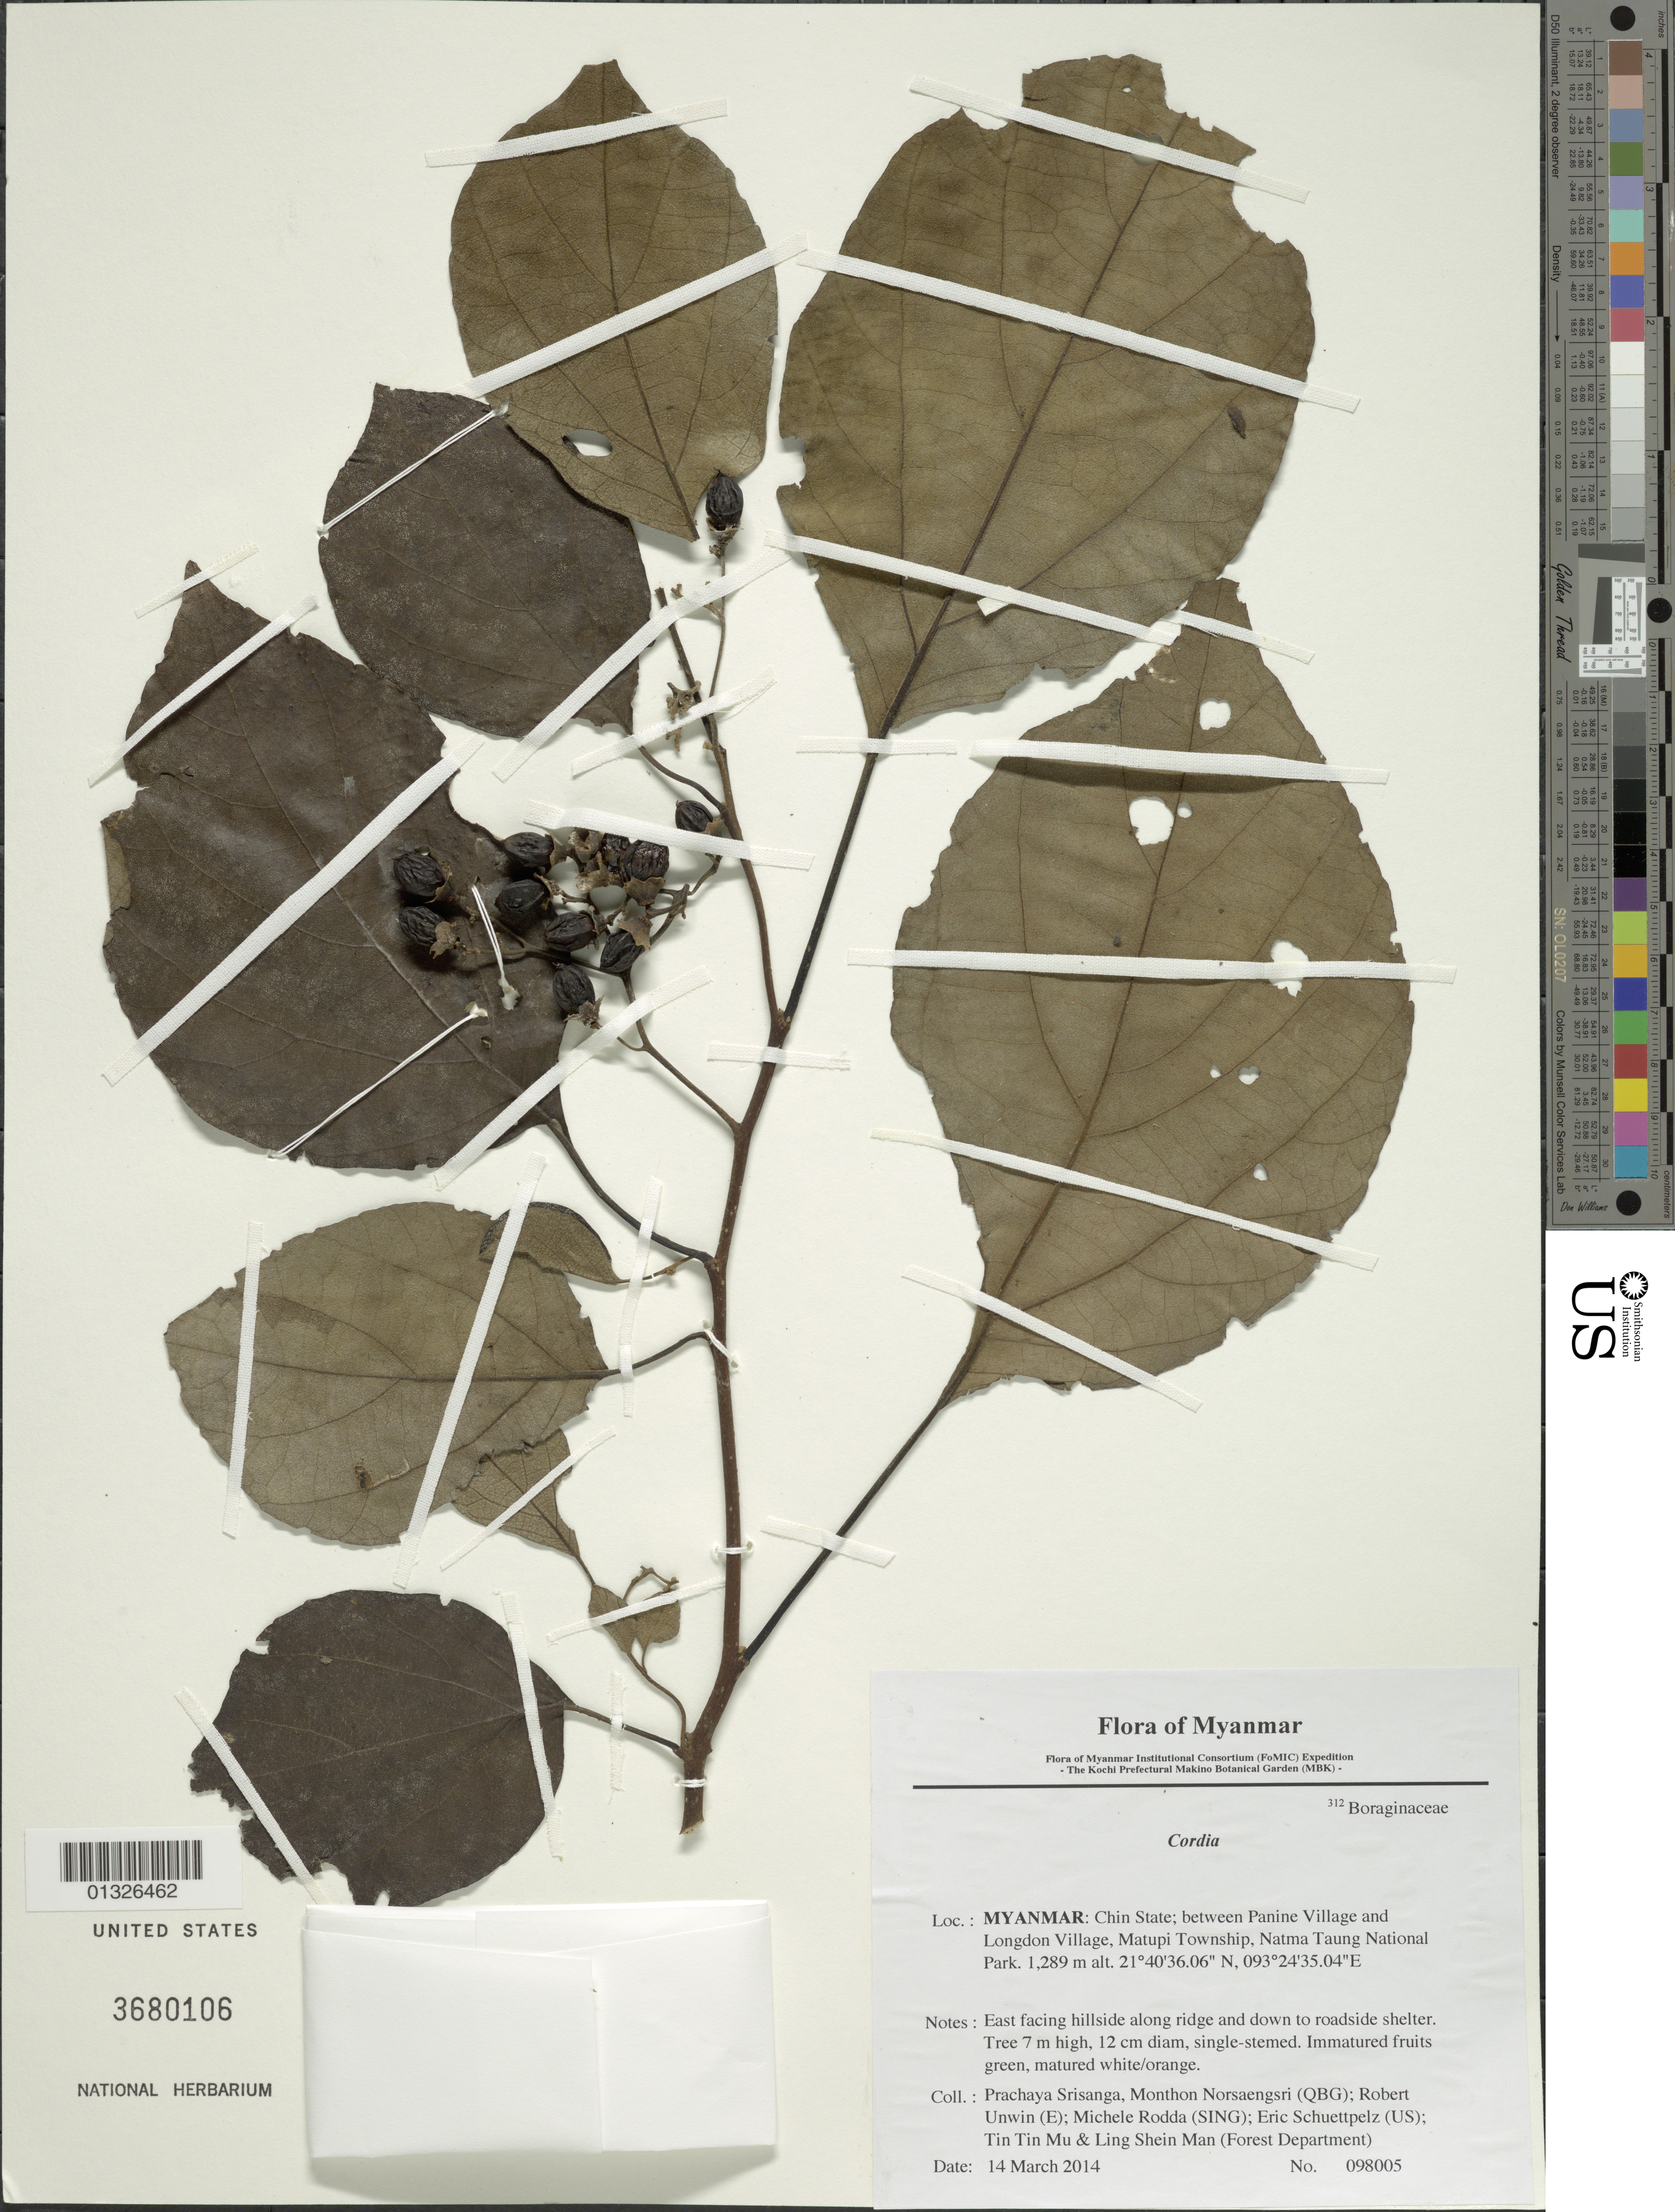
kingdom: Plantae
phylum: Tracheophyta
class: Magnoliopsida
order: Boraginales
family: Cordiaceae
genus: Cordia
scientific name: Cordia sp.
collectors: P. Srisanga, M. Norsaengsri, R. Unwin, M. Rodda, E. Schuettpelz, Tin Tin Mu & Ling Shein Man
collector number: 98005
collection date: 2014-03-14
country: Myanmar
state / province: Chin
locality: Between Panine Village and Longdon Village, Matupi Township, Natma Taung National Park.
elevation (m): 1289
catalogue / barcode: US 3680106